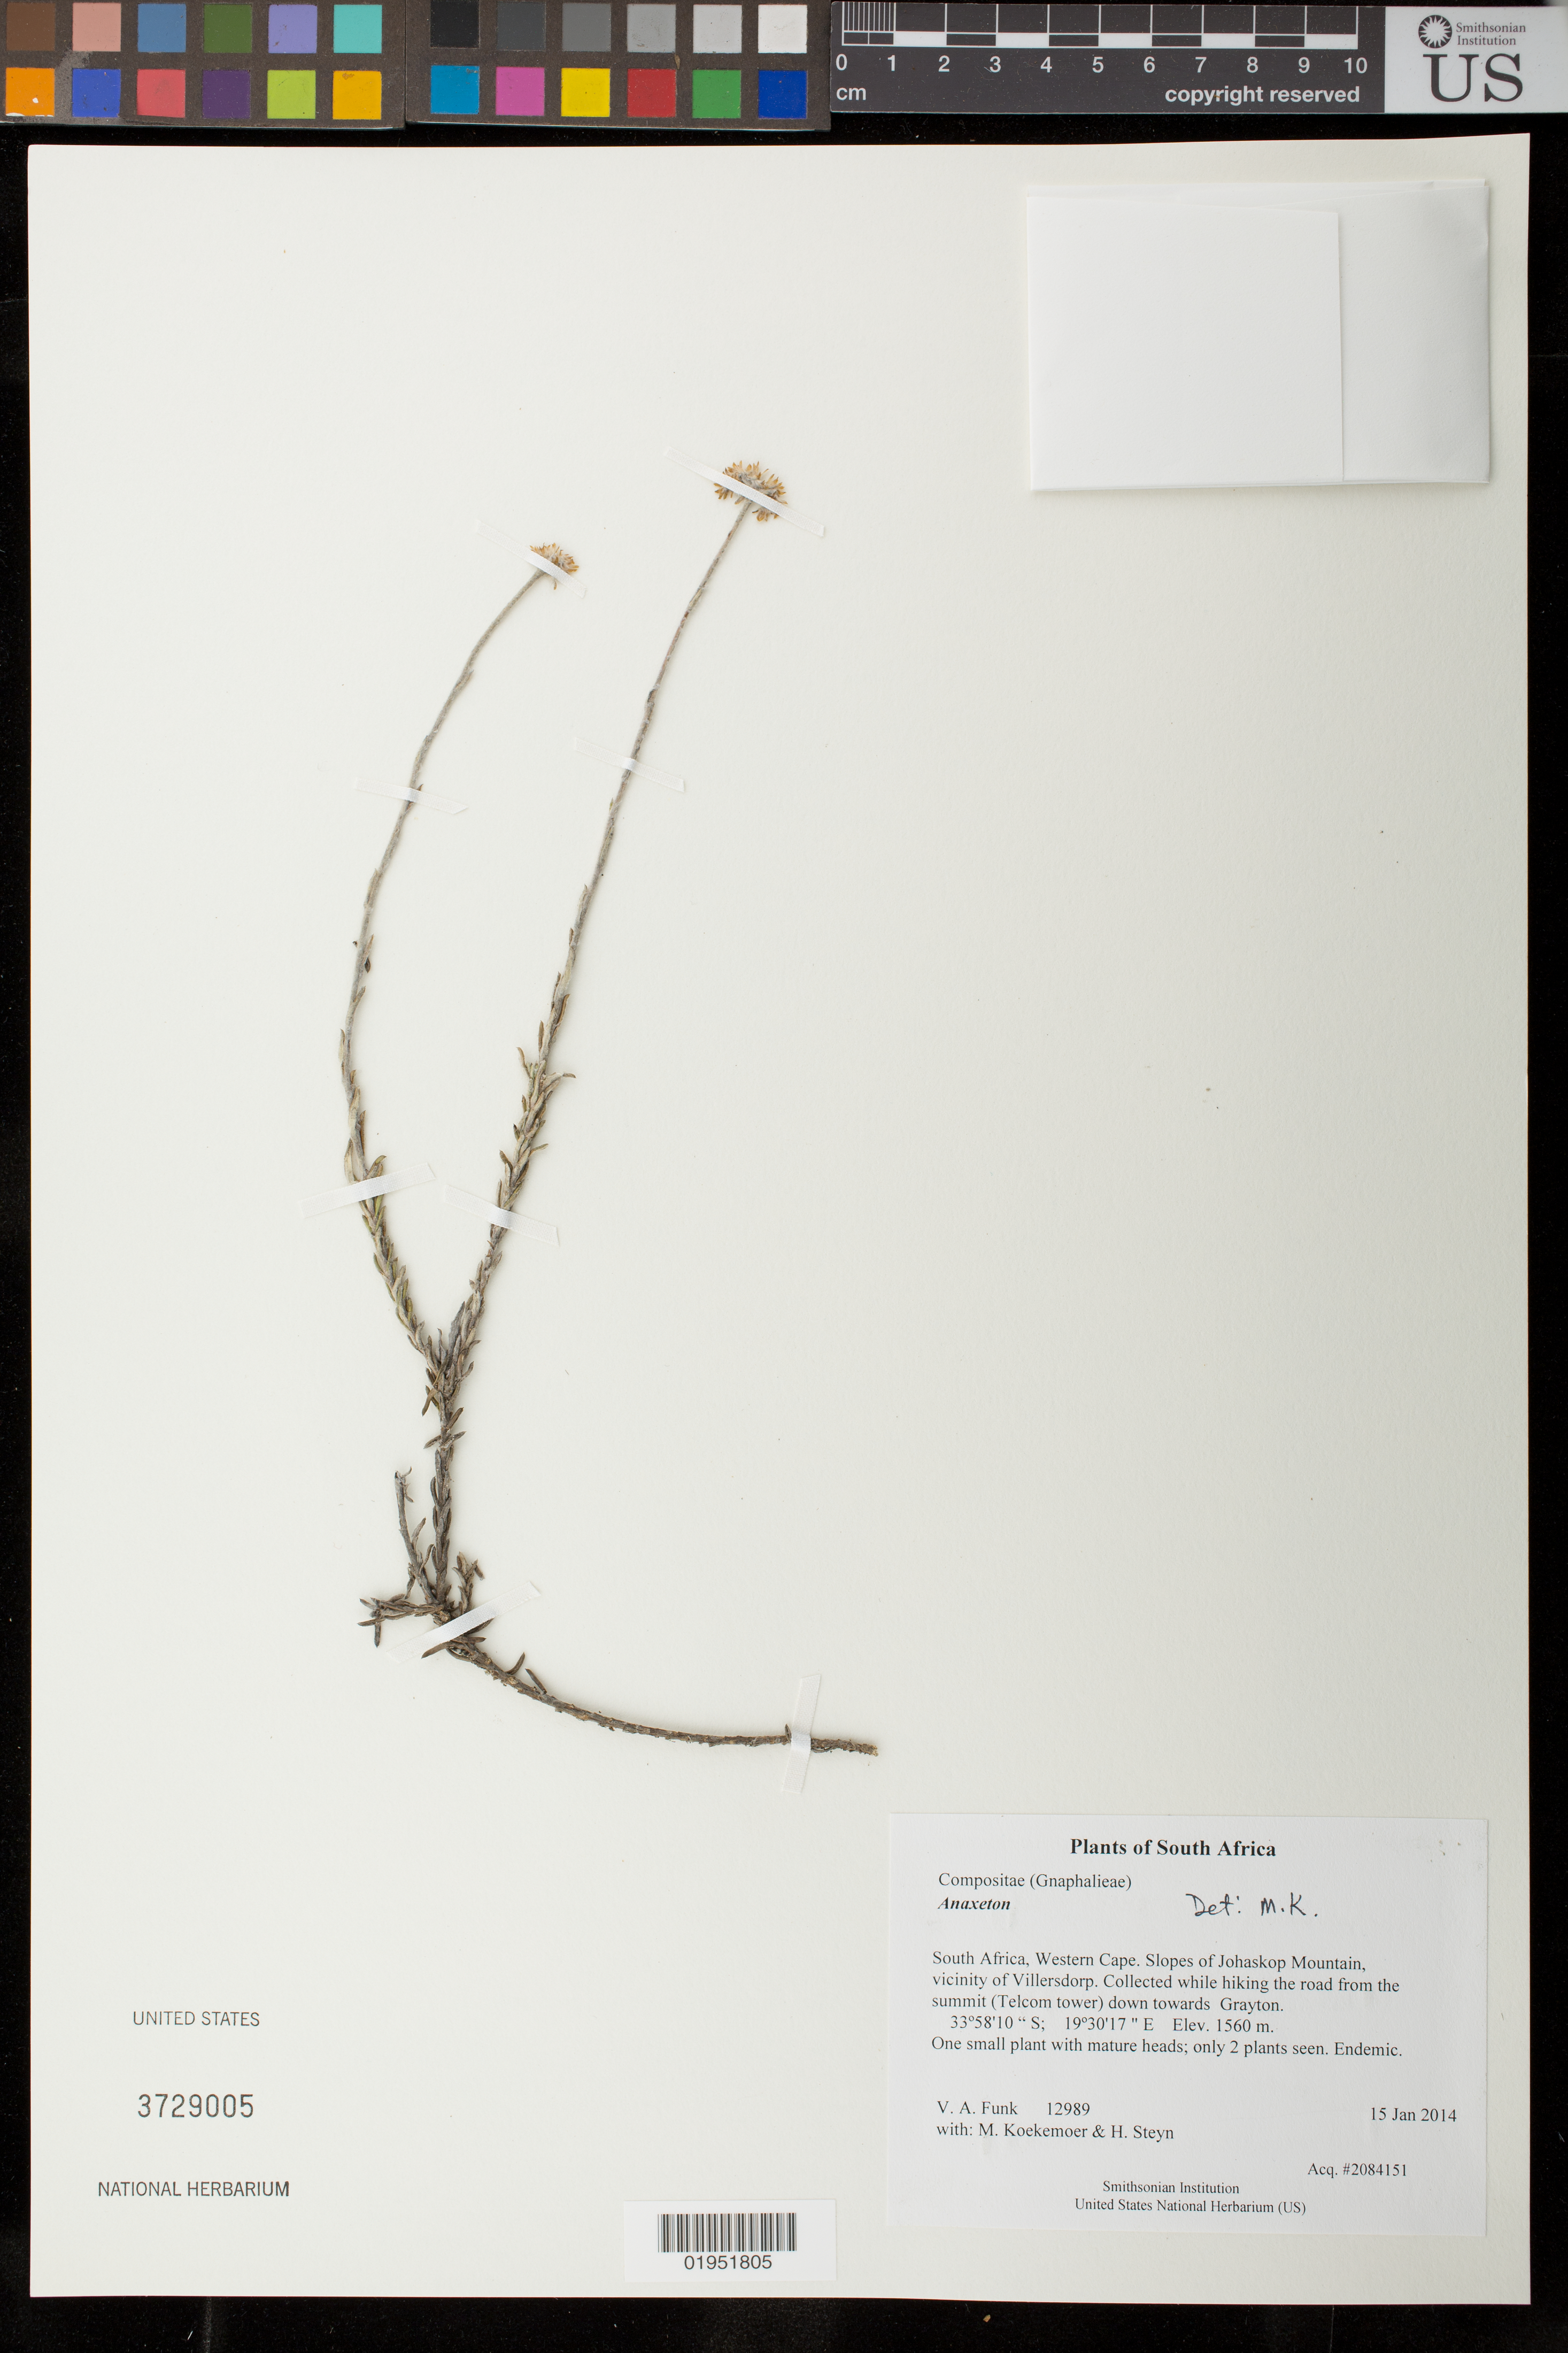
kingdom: Plantae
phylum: Tracheophyta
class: Magnoliopsida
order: Asterales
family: Asteraceae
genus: Anaxeton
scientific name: Anaxeton sp.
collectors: M. Koekemoer & H. Steyn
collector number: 12989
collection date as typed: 15 Jan 2014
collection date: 2014-01-15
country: South Africa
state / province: Western Cape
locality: Slopes of Johaskop Mountain, vicinity of Villersdorp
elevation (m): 1560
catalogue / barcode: US 3729005